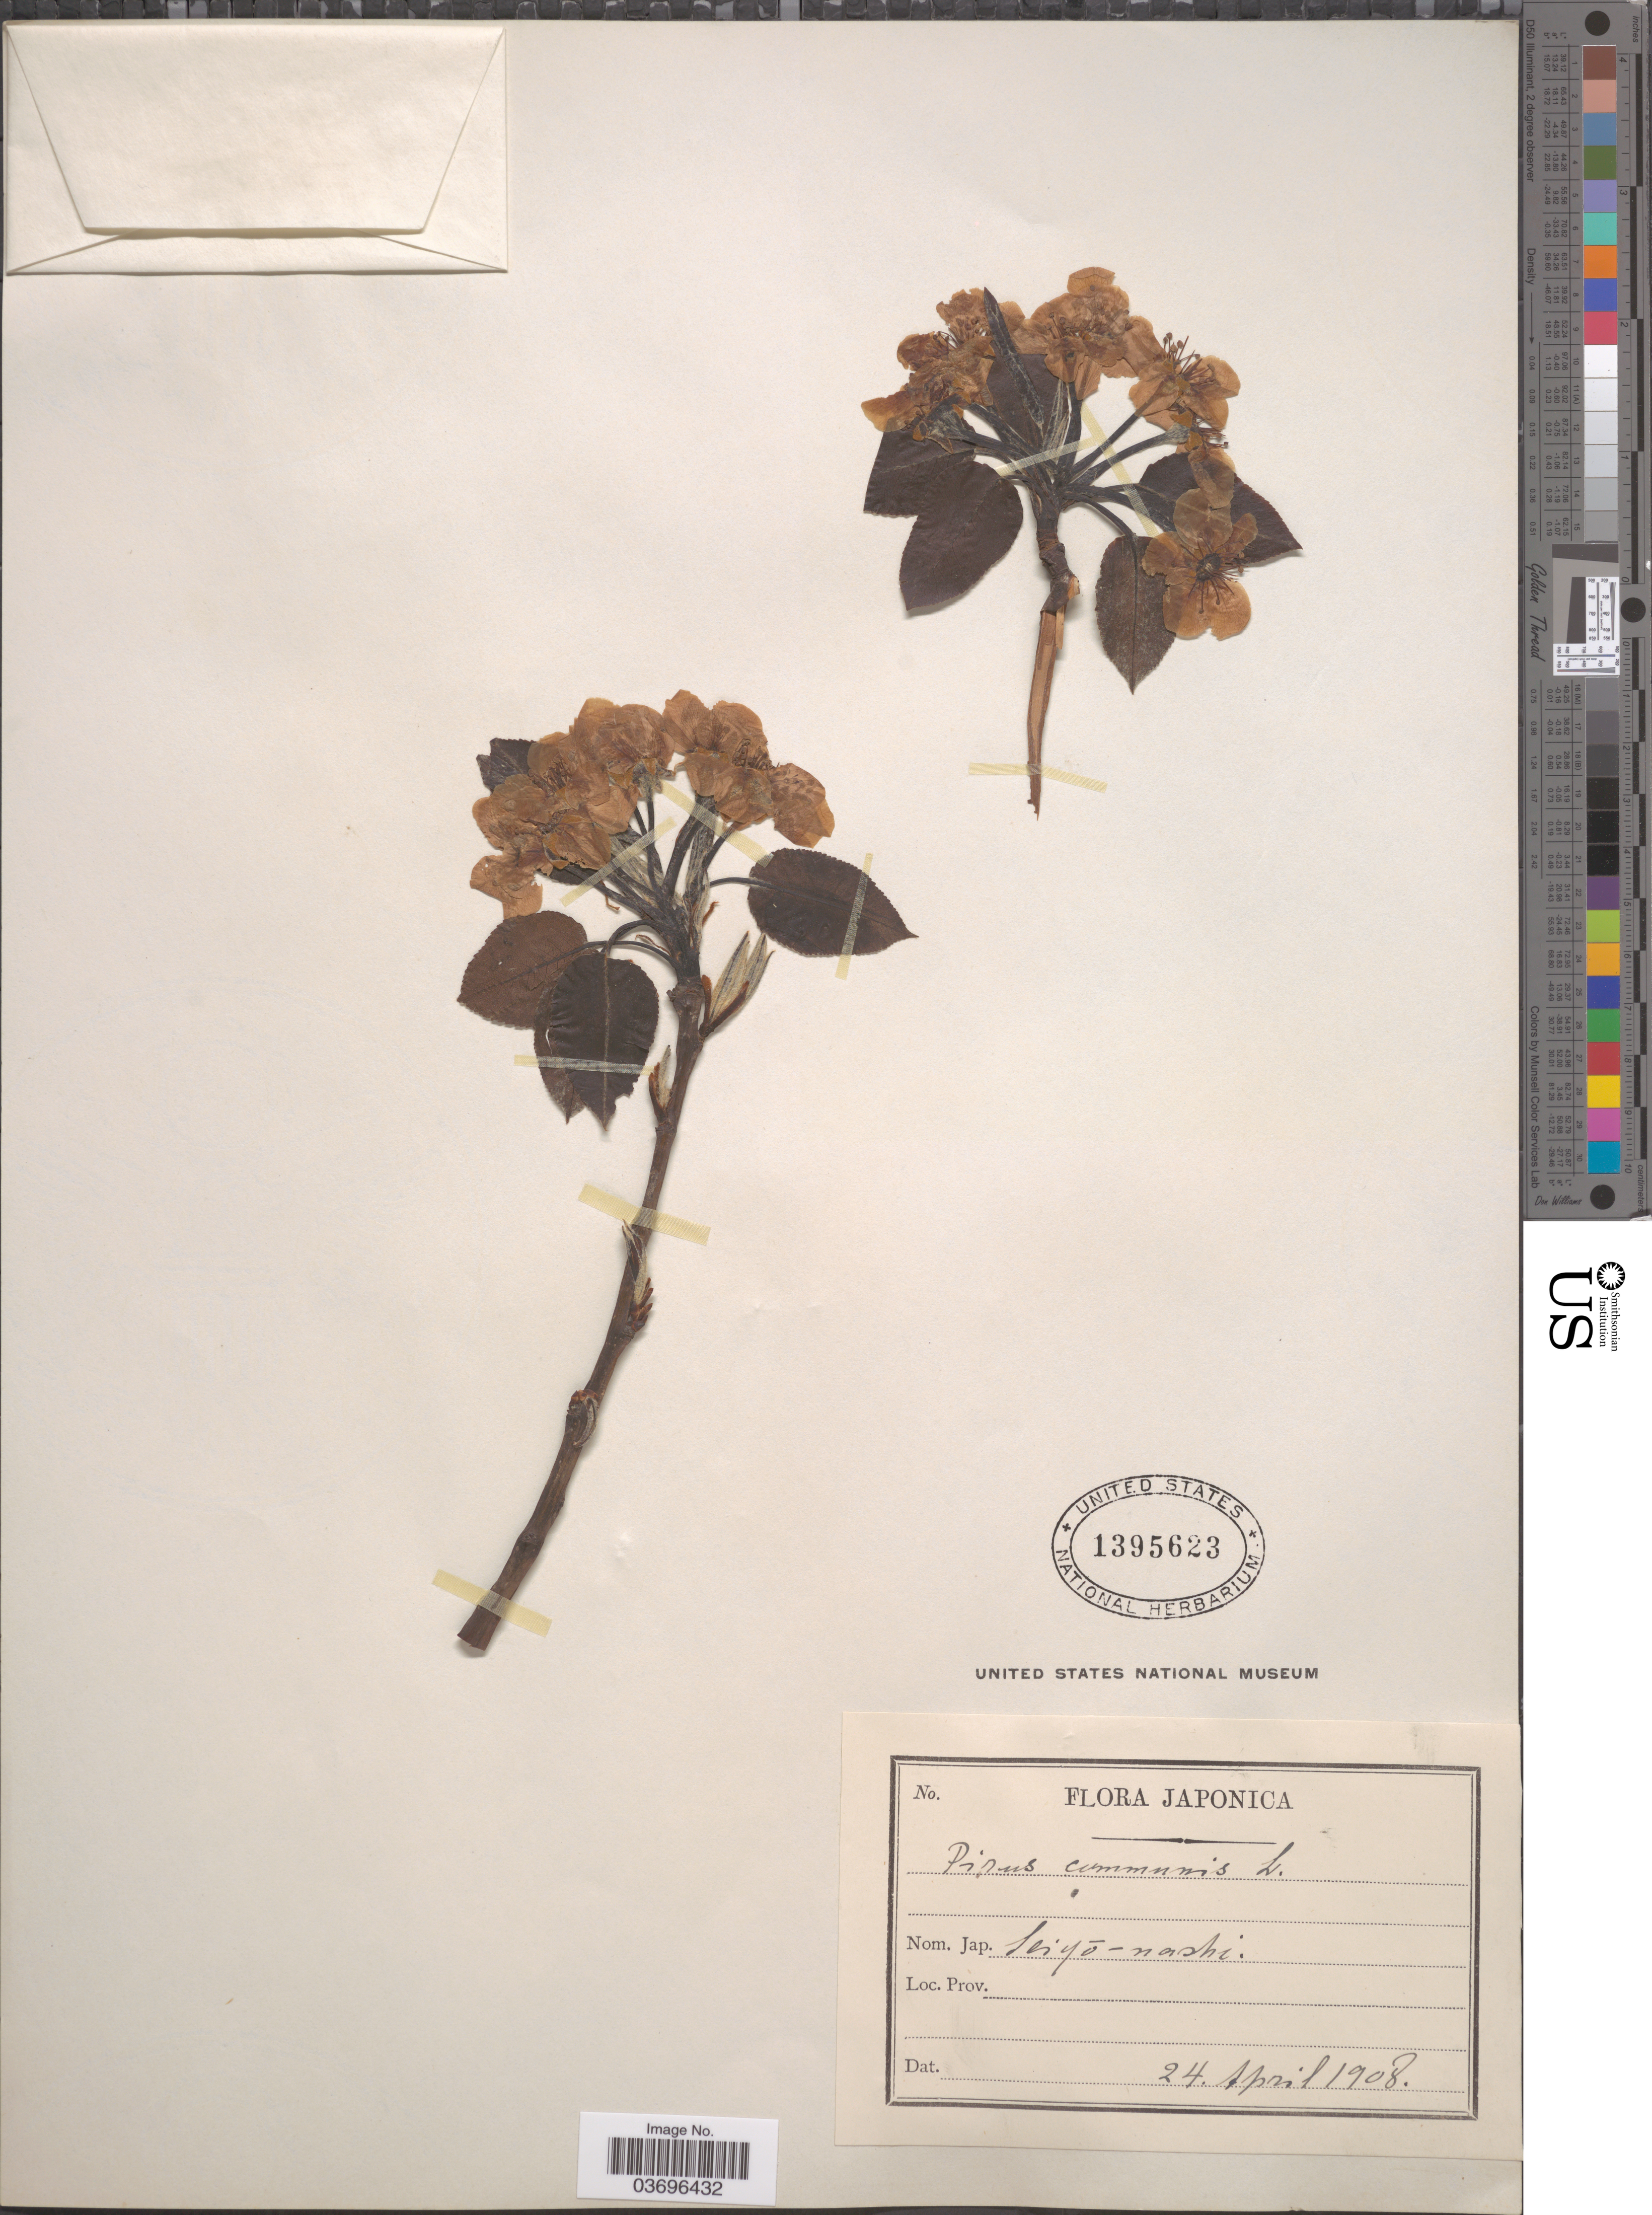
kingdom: Plantae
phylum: Tracheophyta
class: Magnoliopsida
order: Rosales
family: Rosaceae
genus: Pyrus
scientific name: Pyrus communis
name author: L.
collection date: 1908-04-24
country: Japan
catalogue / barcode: US 1395623